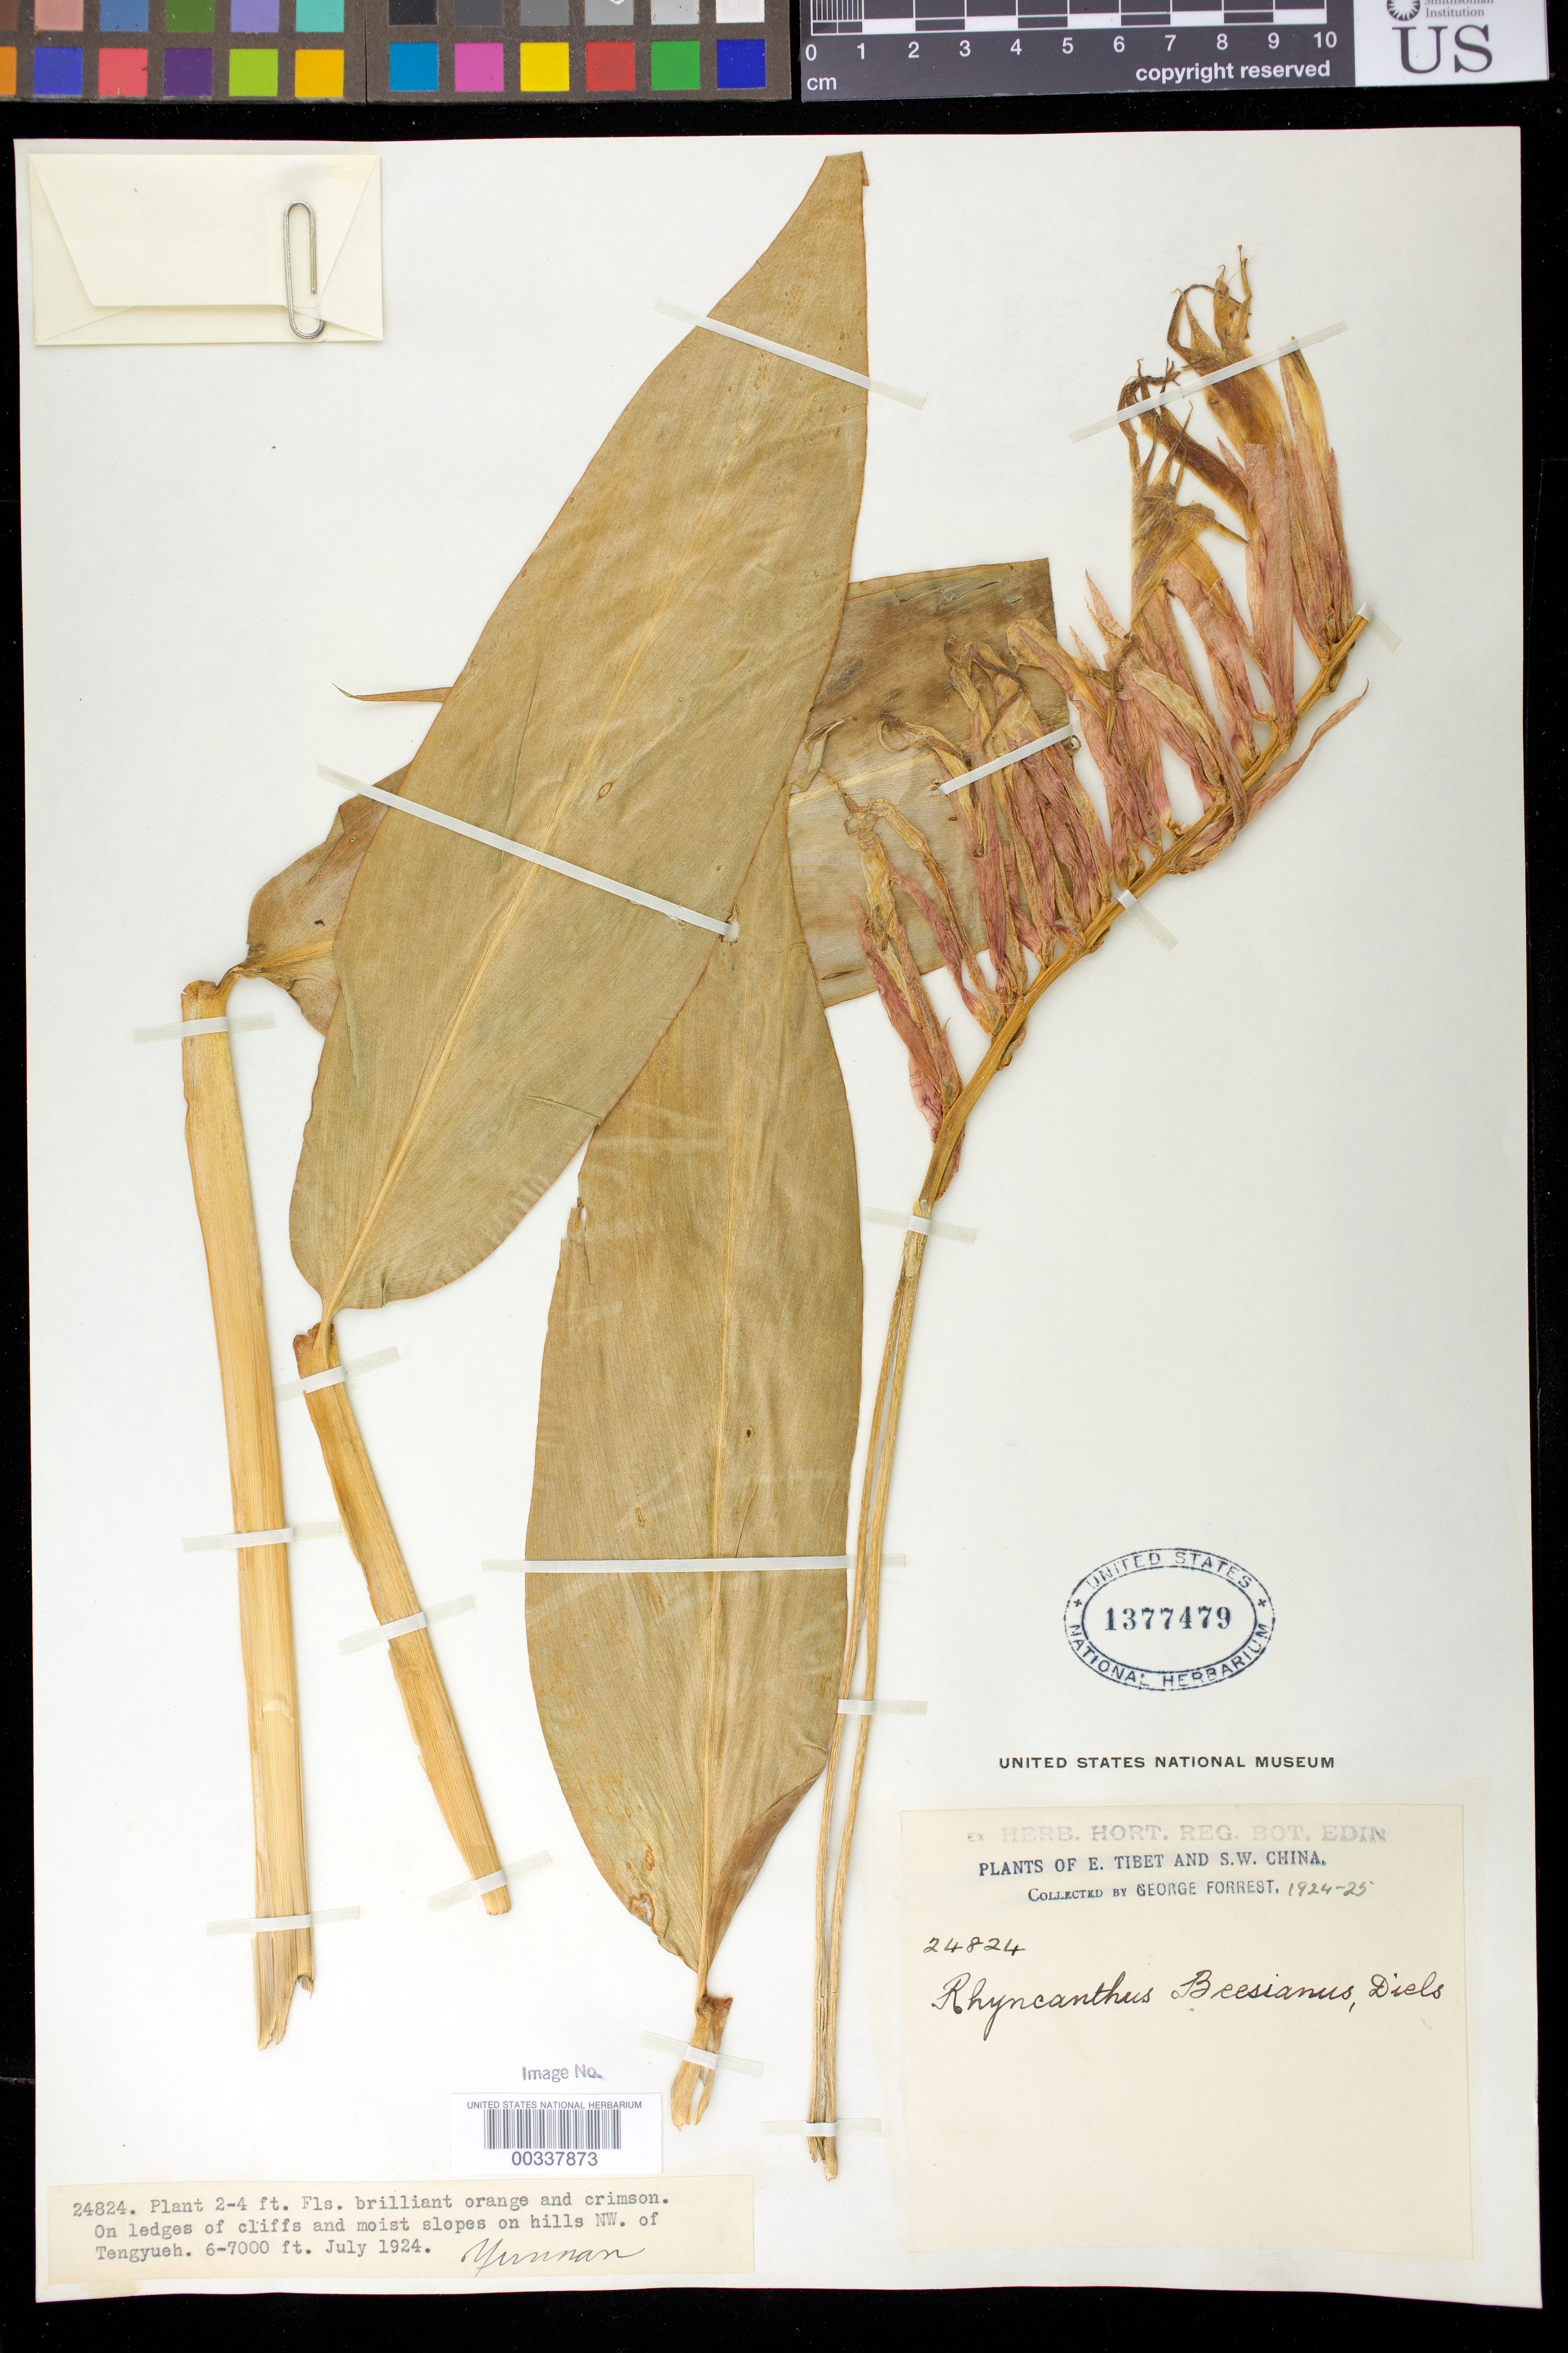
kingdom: Plantae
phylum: Tracheophyta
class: Liliopsida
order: Zingiberales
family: Zingiberaceae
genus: Rhynchanthus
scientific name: Rhynchanthus beesianus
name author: W.W. Sm.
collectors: G. Forrest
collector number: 24824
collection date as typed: Jul 1924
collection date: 1924-07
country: China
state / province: Yunnan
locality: Plants of e. tibet and s.w. china, on ledges of cliffs and moist slopes on hills nw of tengyueh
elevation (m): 1829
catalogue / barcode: US 1377479